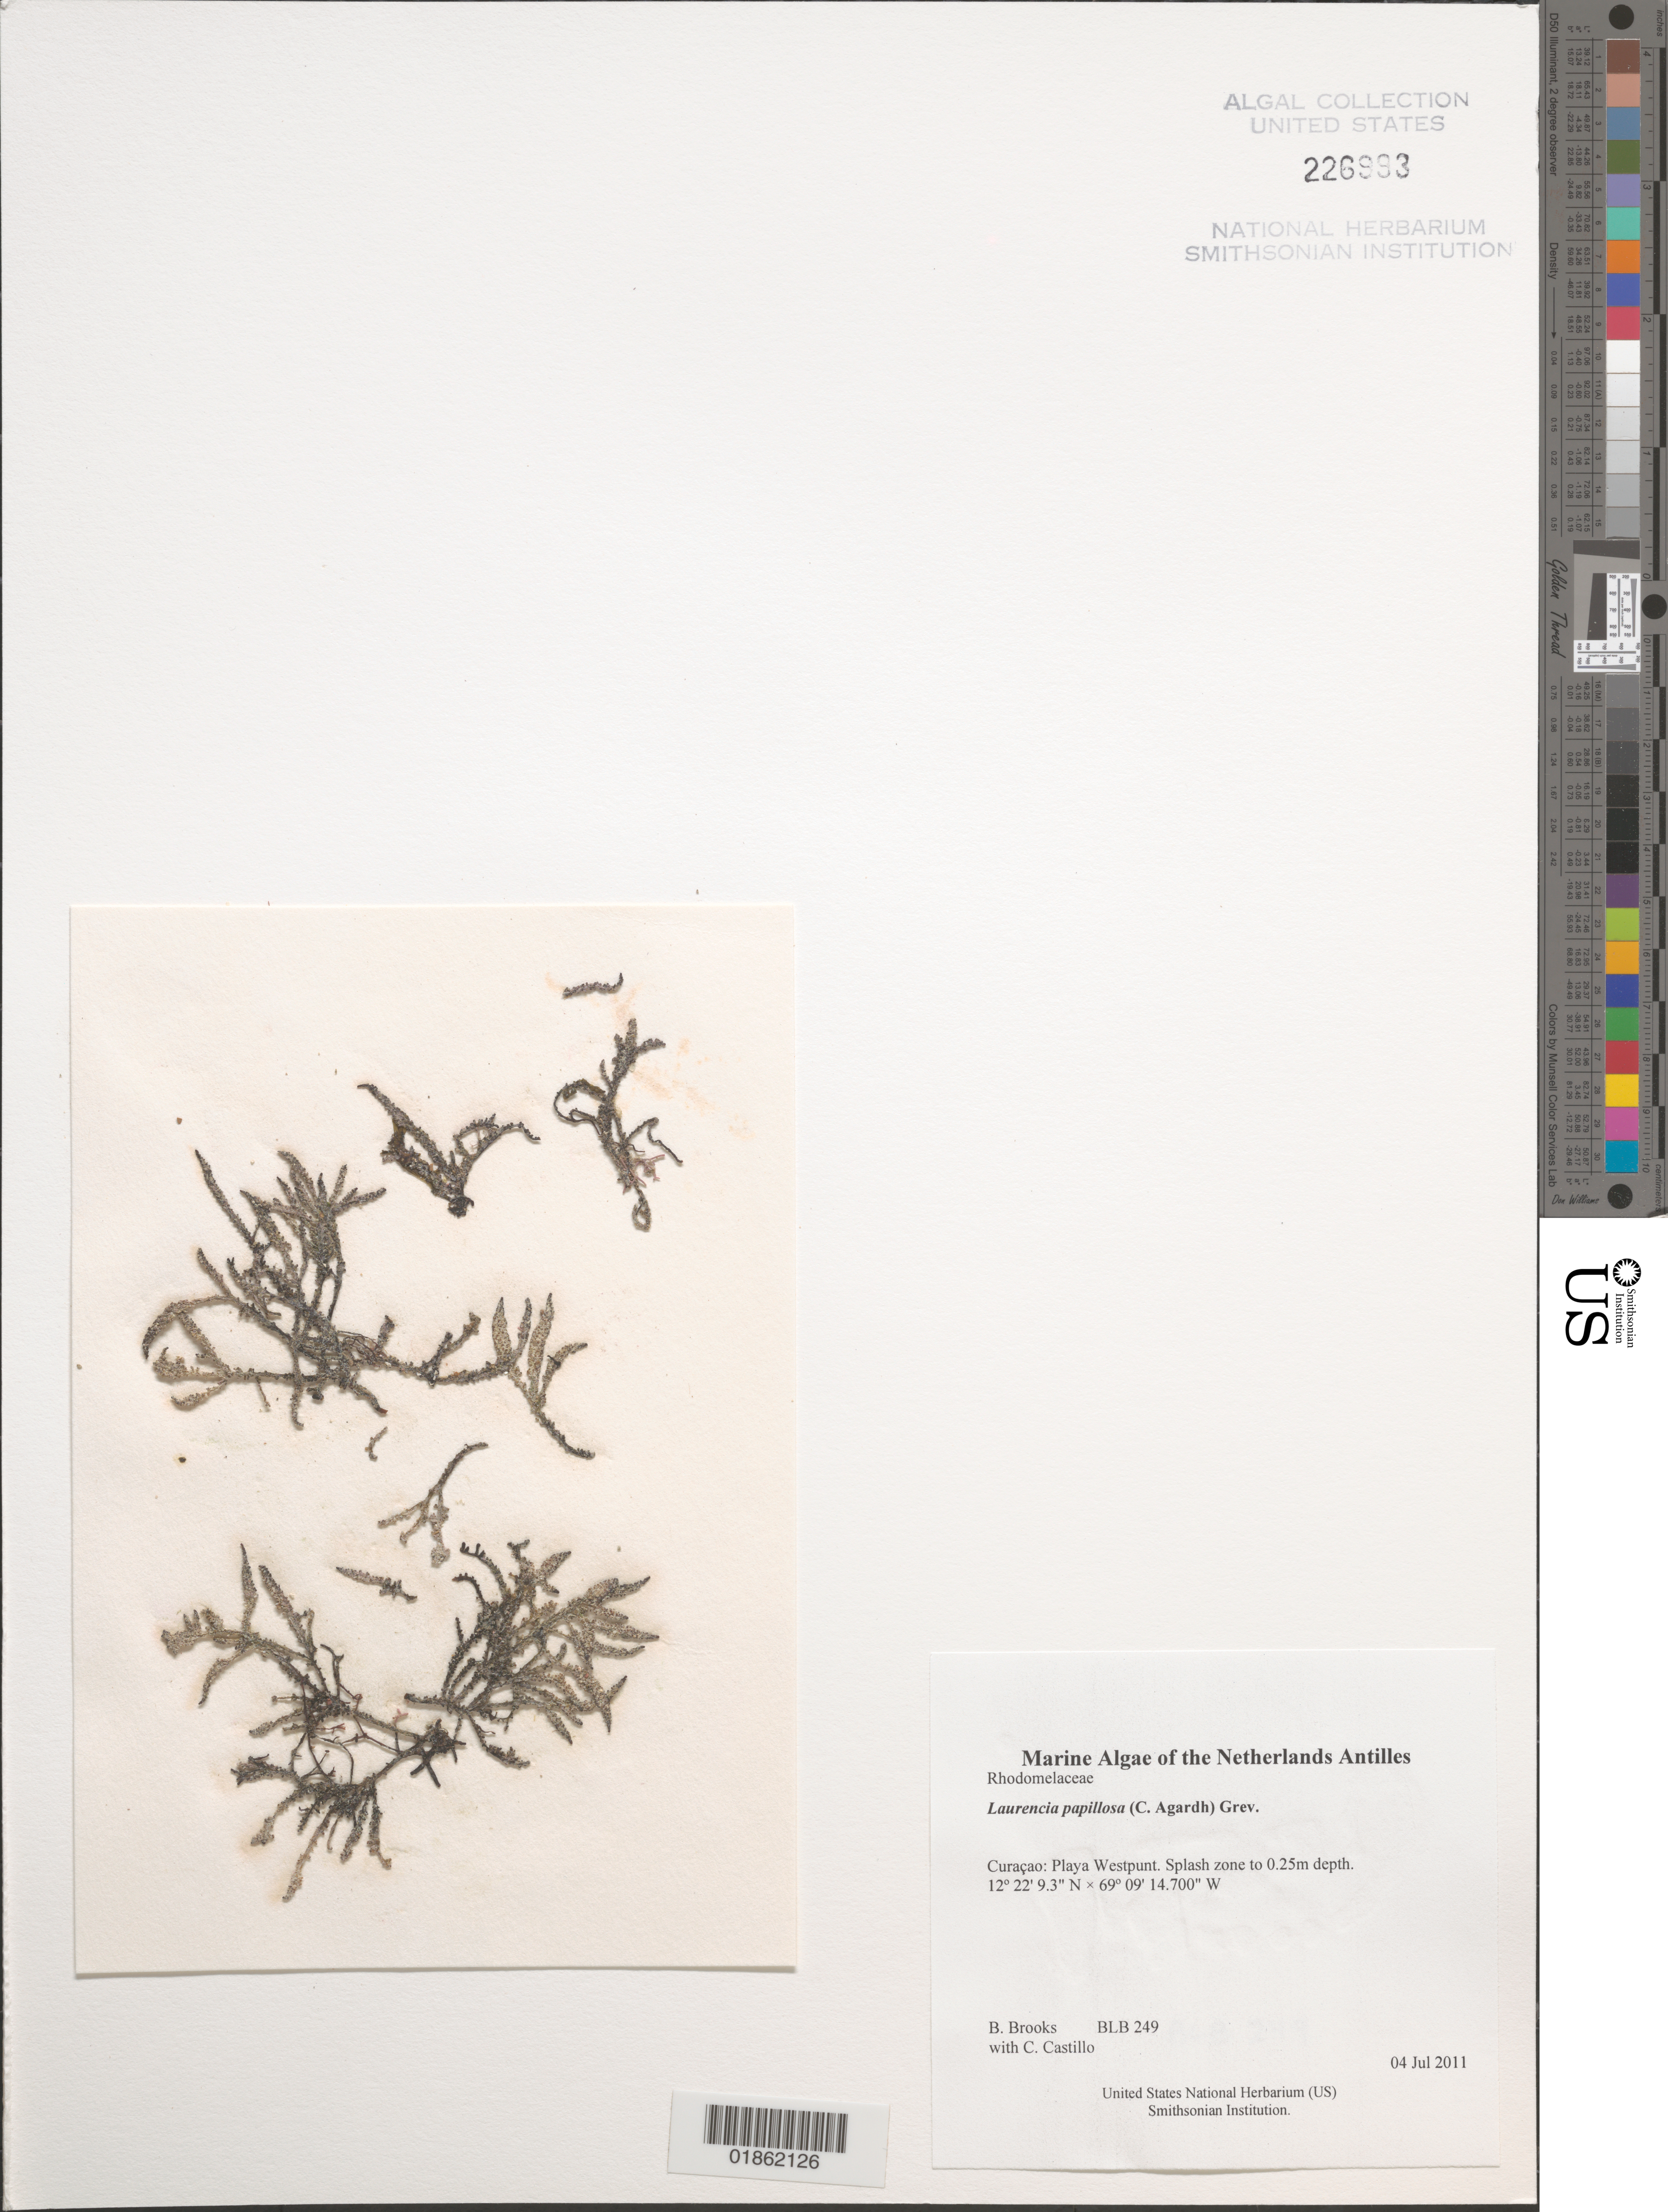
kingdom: Plantae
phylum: Rhodophyta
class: Florideophyceae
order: Ceramiales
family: Rhodomelaceae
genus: Palisada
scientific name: Palisada perforata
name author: (Bory) K.W. Nam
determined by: Algae name updating Project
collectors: B. Brooks & C. Castillo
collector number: BLB 249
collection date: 2011-07-04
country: Curaçao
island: Curaçao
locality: Playa Westpunt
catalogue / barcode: US 226993